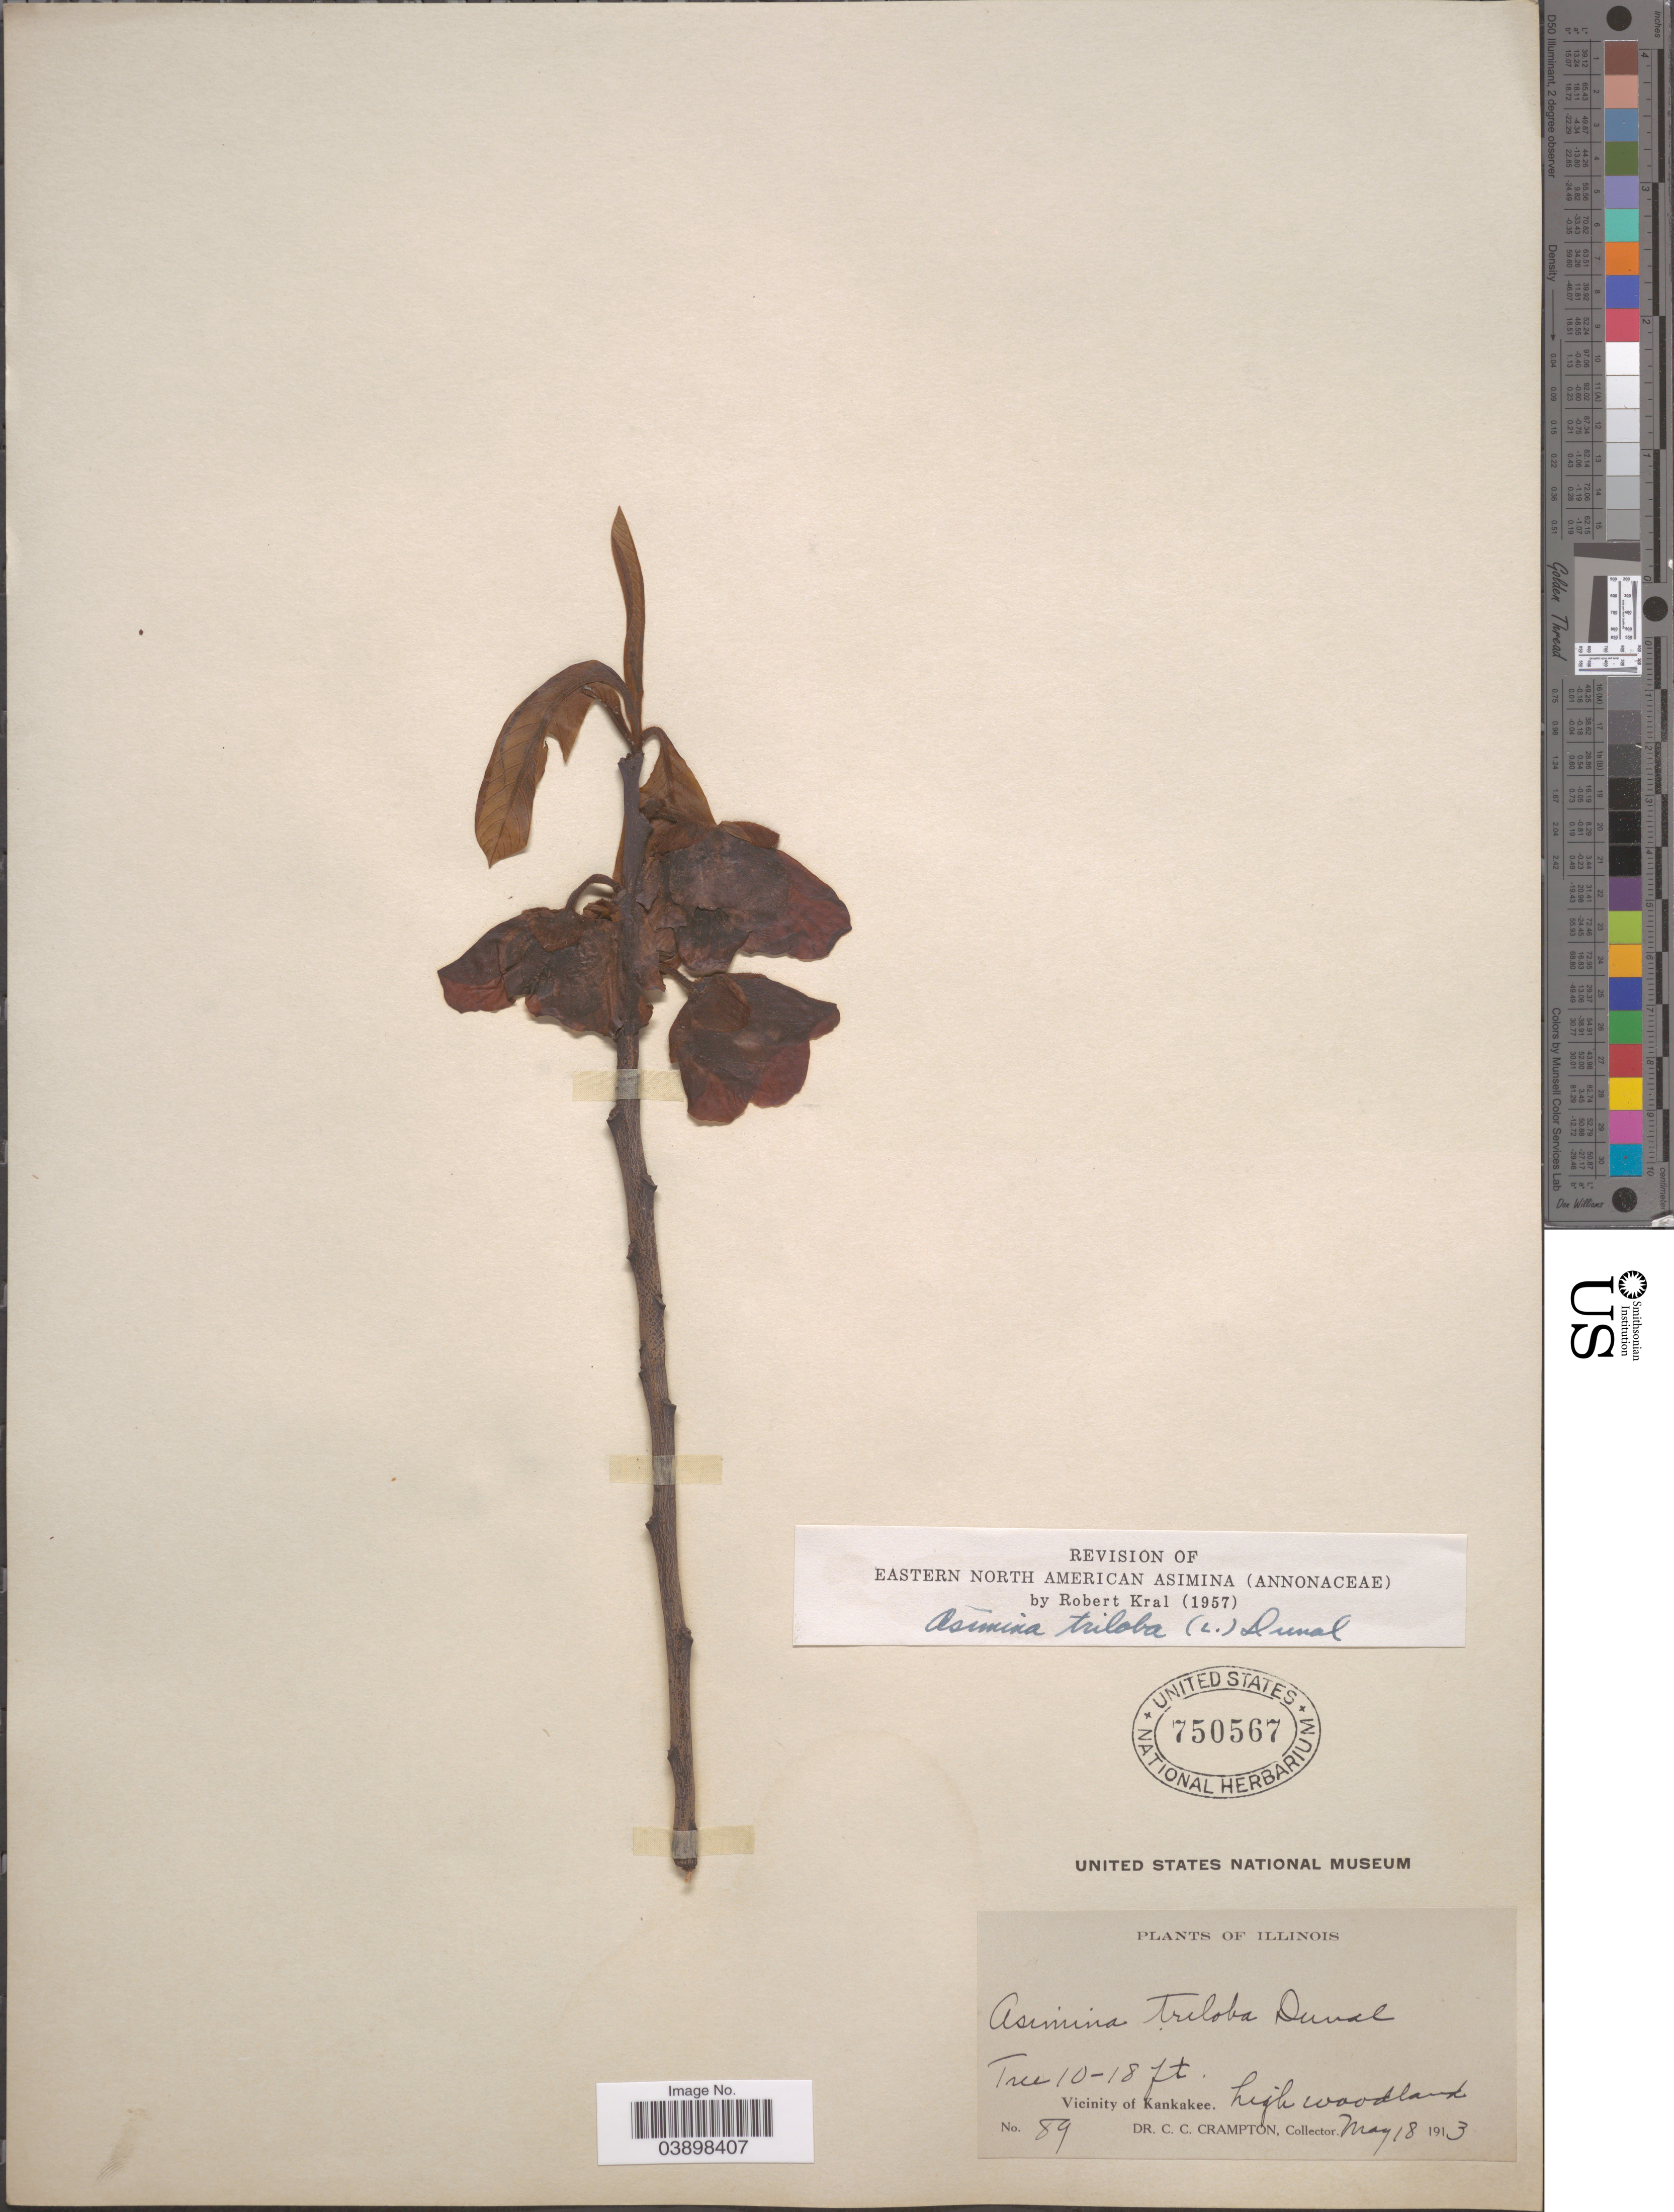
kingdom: Plantae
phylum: Tracheophyta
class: Magnoliopsida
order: Magnoliales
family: Annonaceae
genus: Asimina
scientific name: Asimina triloba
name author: (L.) Dunal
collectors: C. Crampton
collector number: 89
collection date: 1913-05-18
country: United States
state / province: Illinois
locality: Vicinity of Kankakee.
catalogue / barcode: US 750567